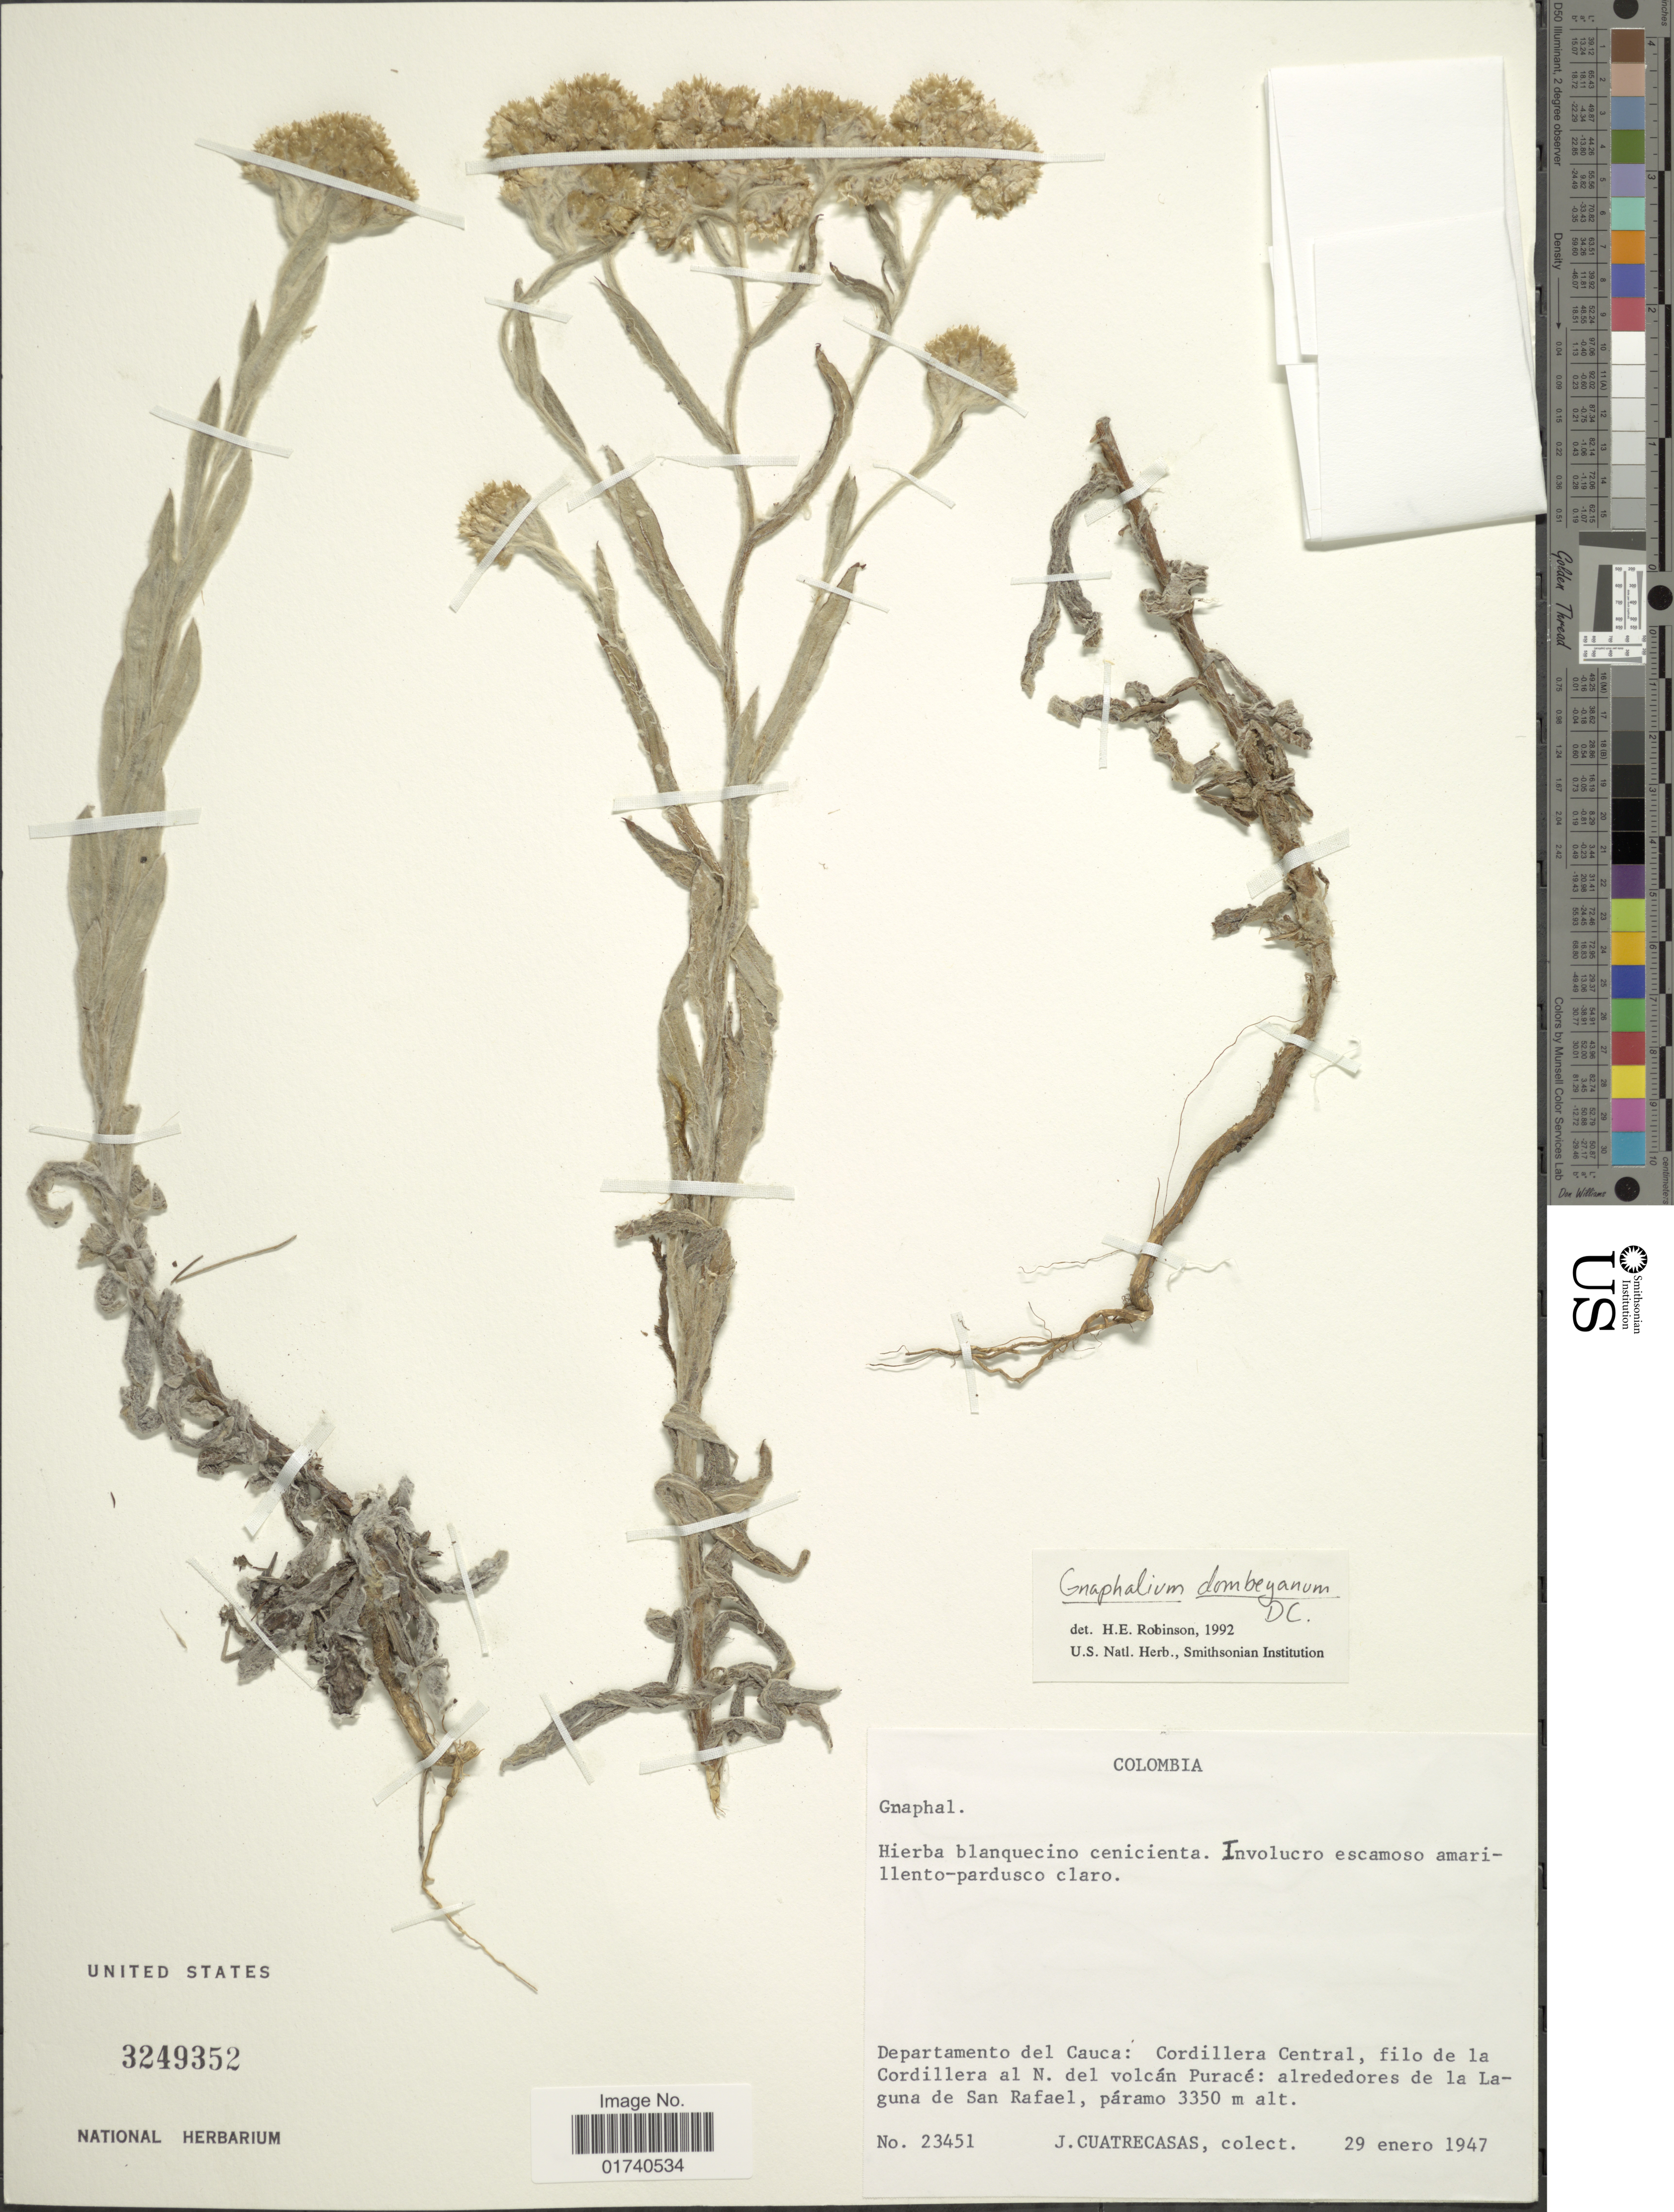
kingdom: Plantae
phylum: Tracheophyta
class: Magnoliopsida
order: Asterales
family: Asteraceae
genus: Pseudognaphalium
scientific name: Pseudognaphalium dombeyanum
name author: (DC.) Anderb.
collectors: J. Cuatrecasas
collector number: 23451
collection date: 1947-01-29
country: Colombia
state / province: Cauca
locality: Departamento del Cauca: Cordillera Central, filo de la Cordillera al N. del volcan Purace: alrededores de la Laguna de San Rafael.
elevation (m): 3350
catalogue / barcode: US 3249352